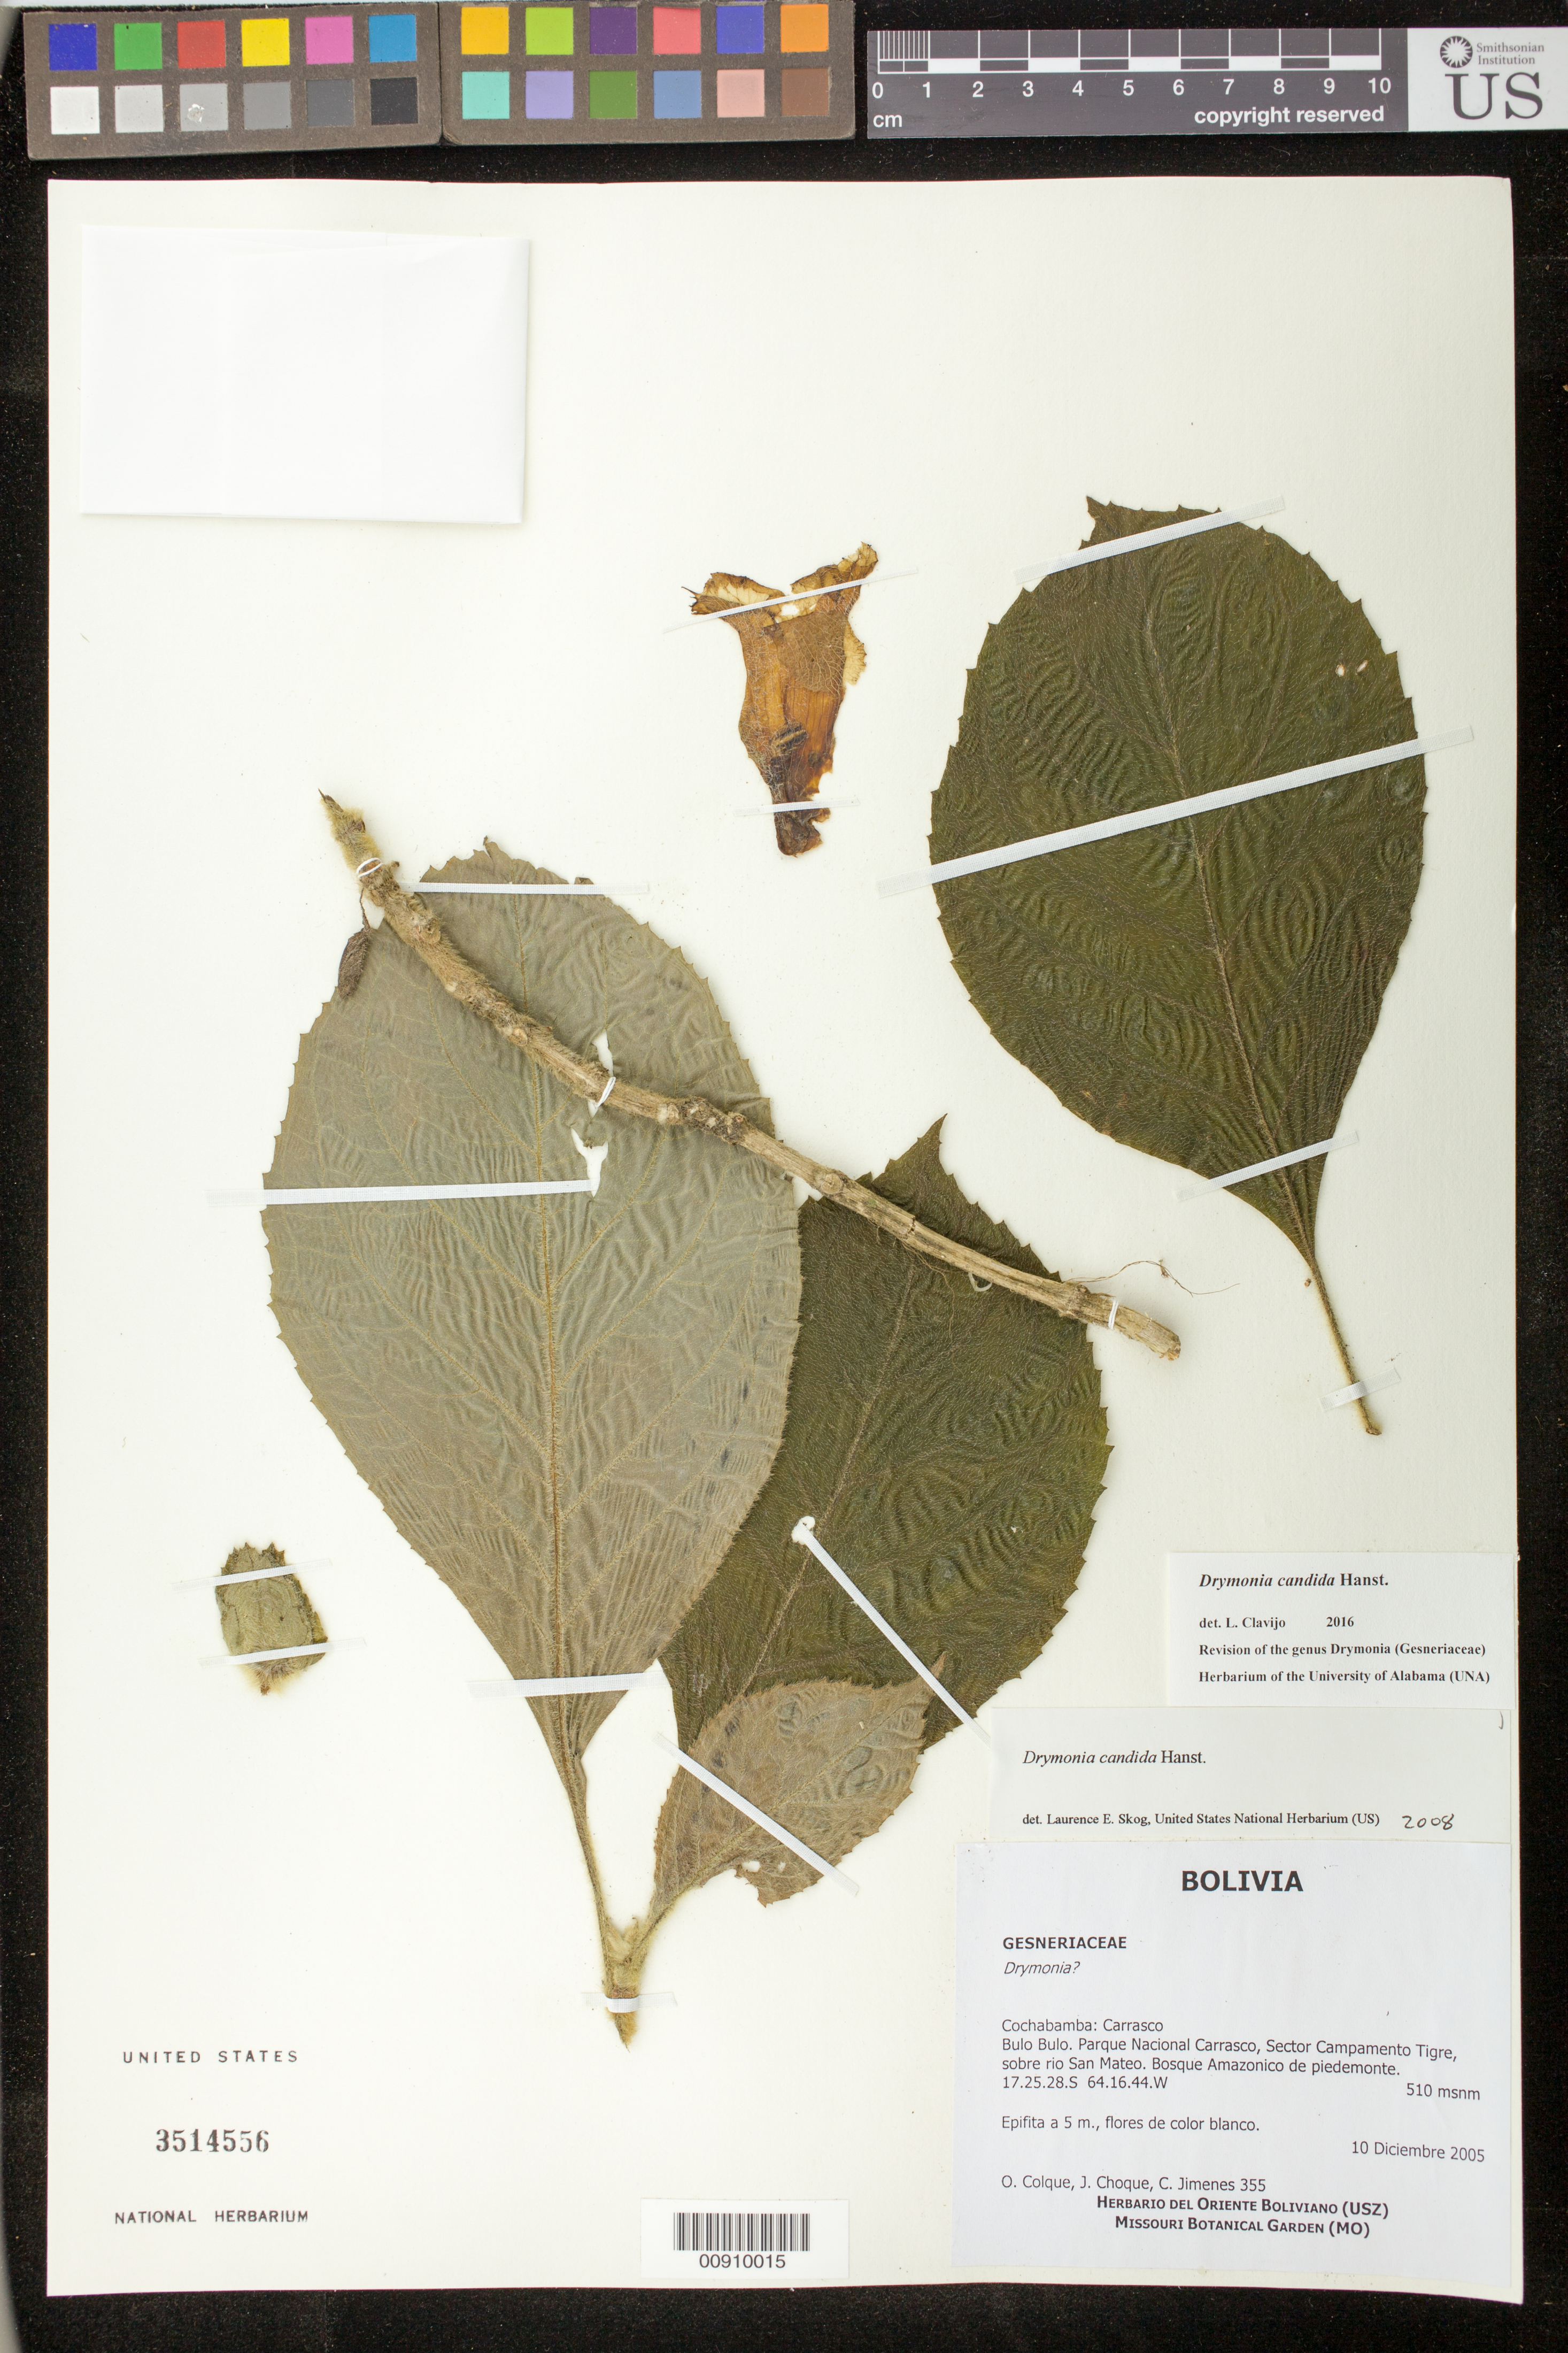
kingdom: Plantae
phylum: Tracheophyta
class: Magnoliopsida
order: Lamiales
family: Gesneriaceae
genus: Drymonia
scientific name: Drymonia candida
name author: Hanst.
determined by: Skog, Laurence E.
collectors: O. Colque, J. Choque & C. Jimenes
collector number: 355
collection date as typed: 10 Dec 2005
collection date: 2005-12-10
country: Bolivia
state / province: Cochabamba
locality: Cochabamba: Carrasco. Bulo Bulo. Parque Nacional Carrasco, Sector Campamento Tigre, sobre rio San mateo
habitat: Bosque Amazonico de piedemonte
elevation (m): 510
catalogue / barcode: US 3514556